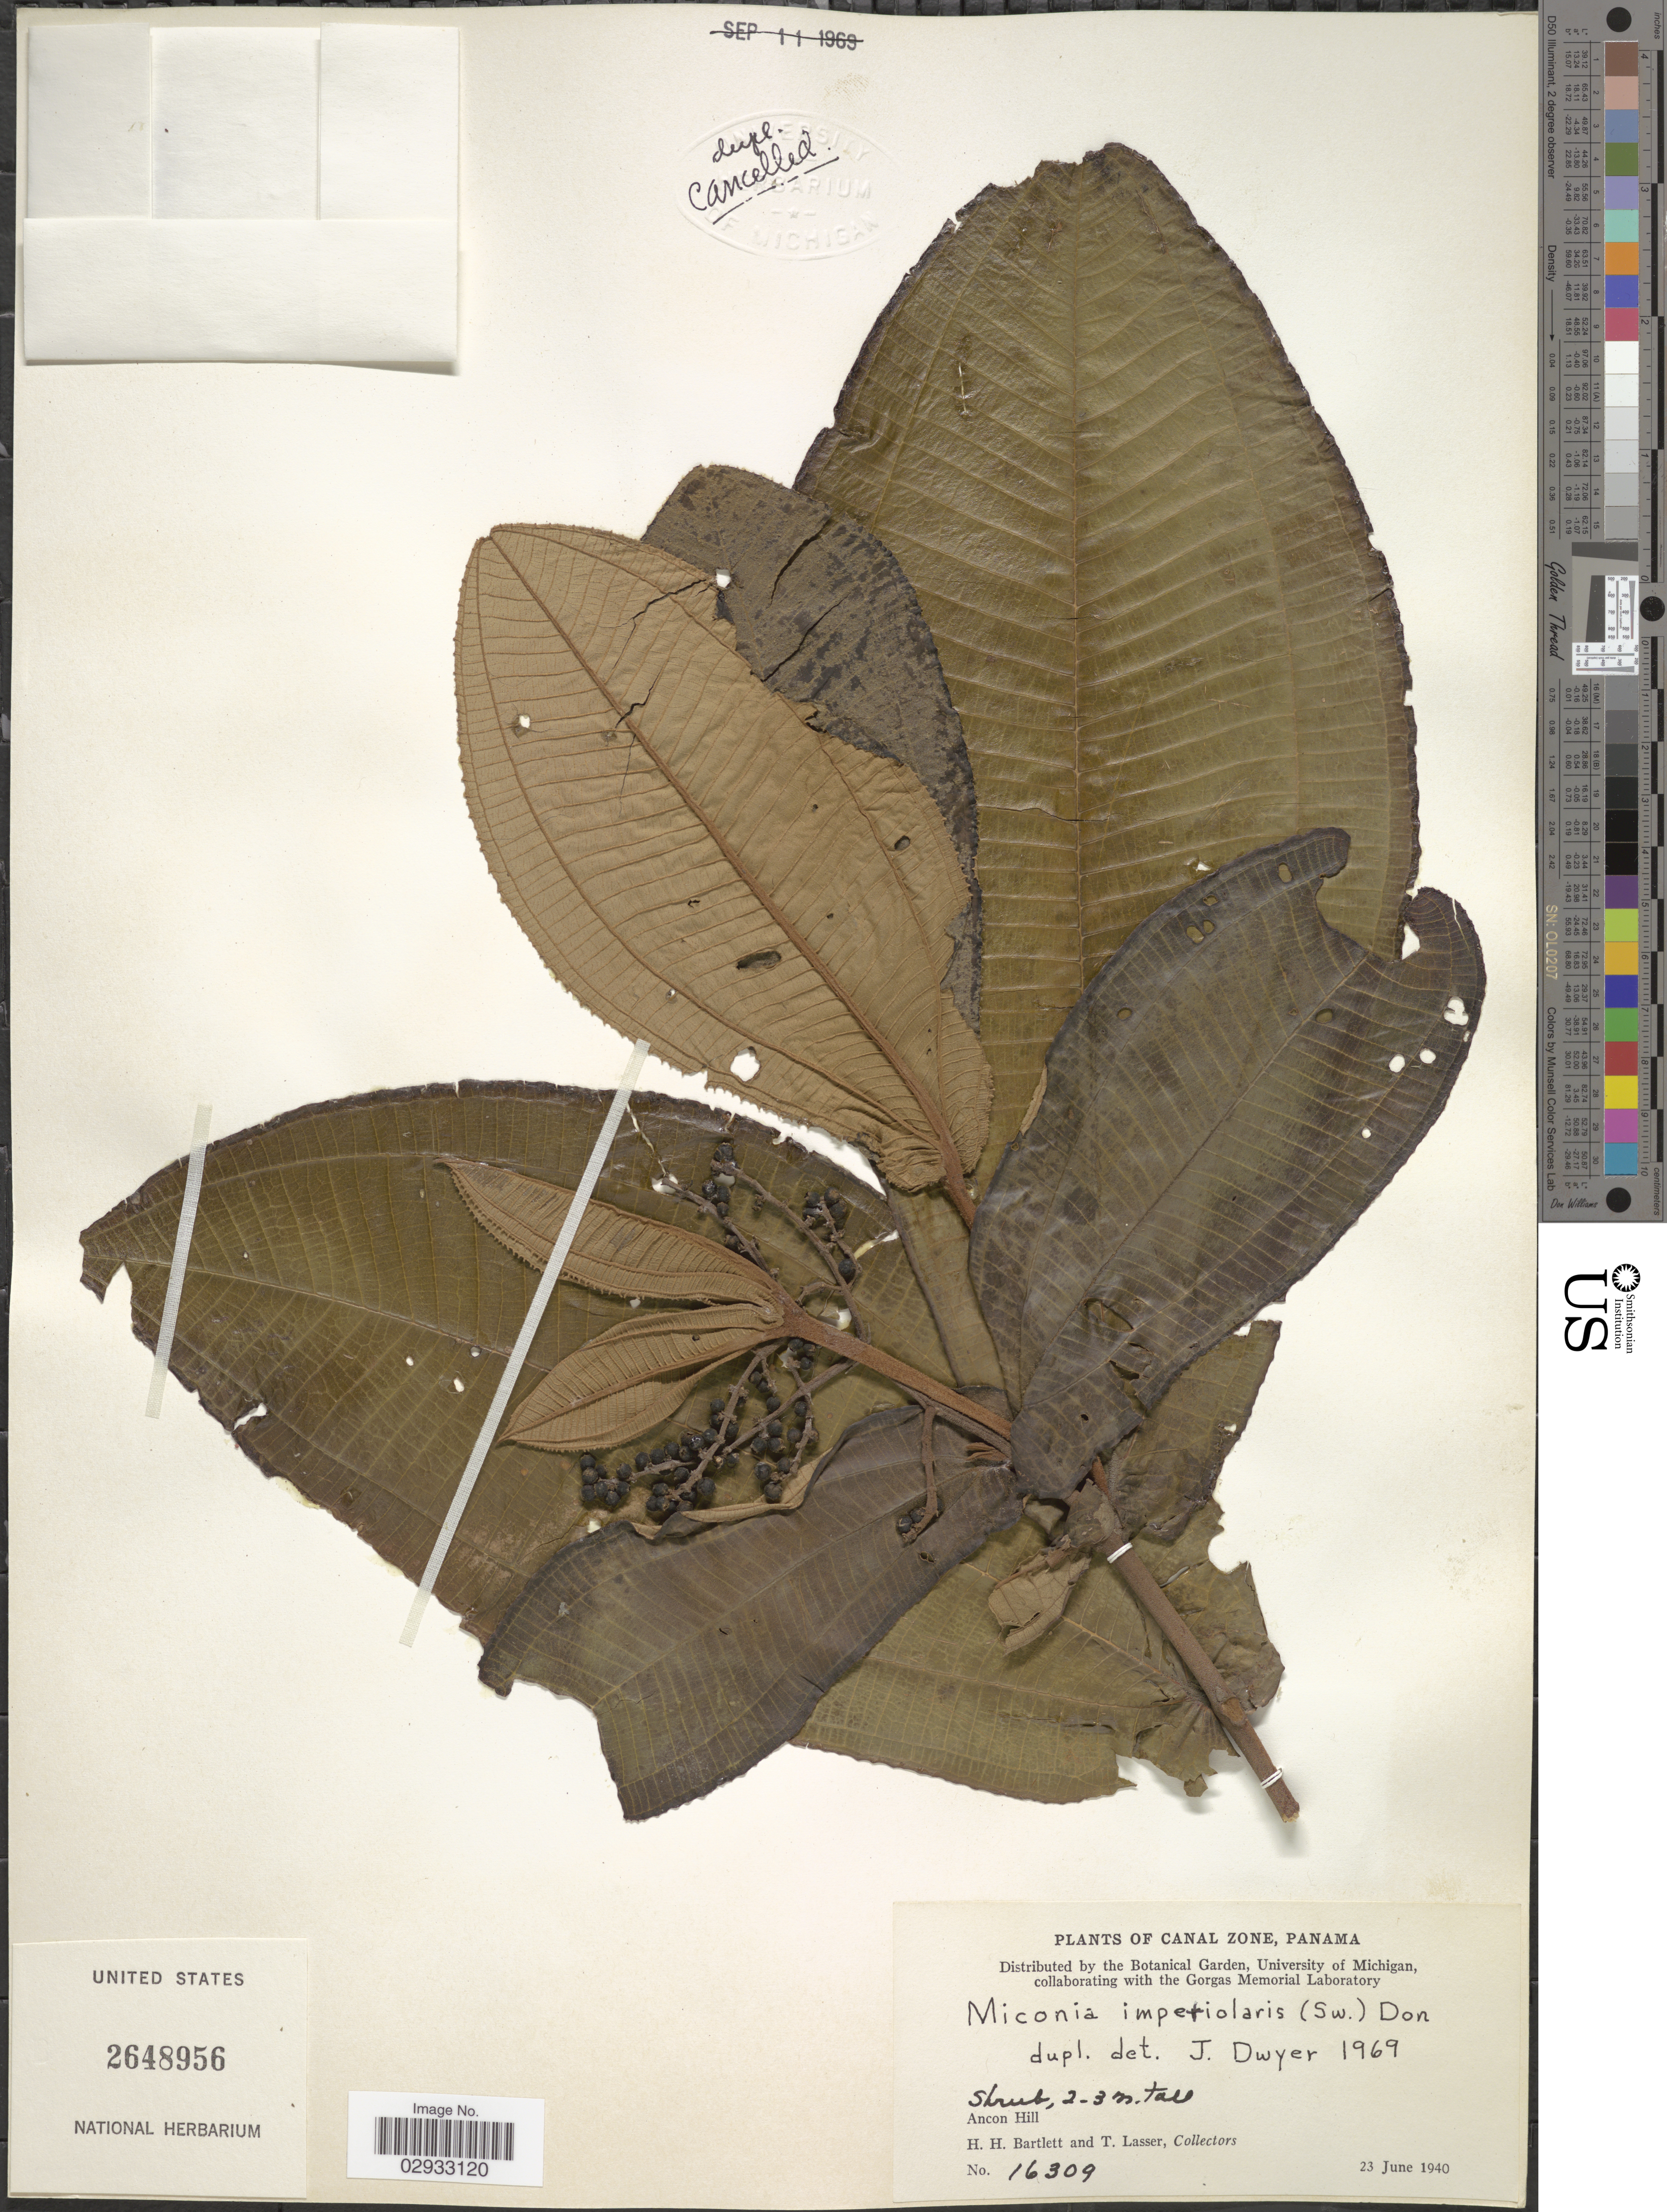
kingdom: Plantae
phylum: Tracheophyta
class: Magnoliopsida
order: Myrtales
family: Melastomataceae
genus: Miconia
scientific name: Miconia impetiolaris var. pandurifolia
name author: Naudin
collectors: H. H. Bartlett & T. Lasser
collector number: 16309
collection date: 1940-06-23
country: Panama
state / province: Colón / Panamá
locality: Canal Zone. Ancon Hill.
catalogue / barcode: US 2648956